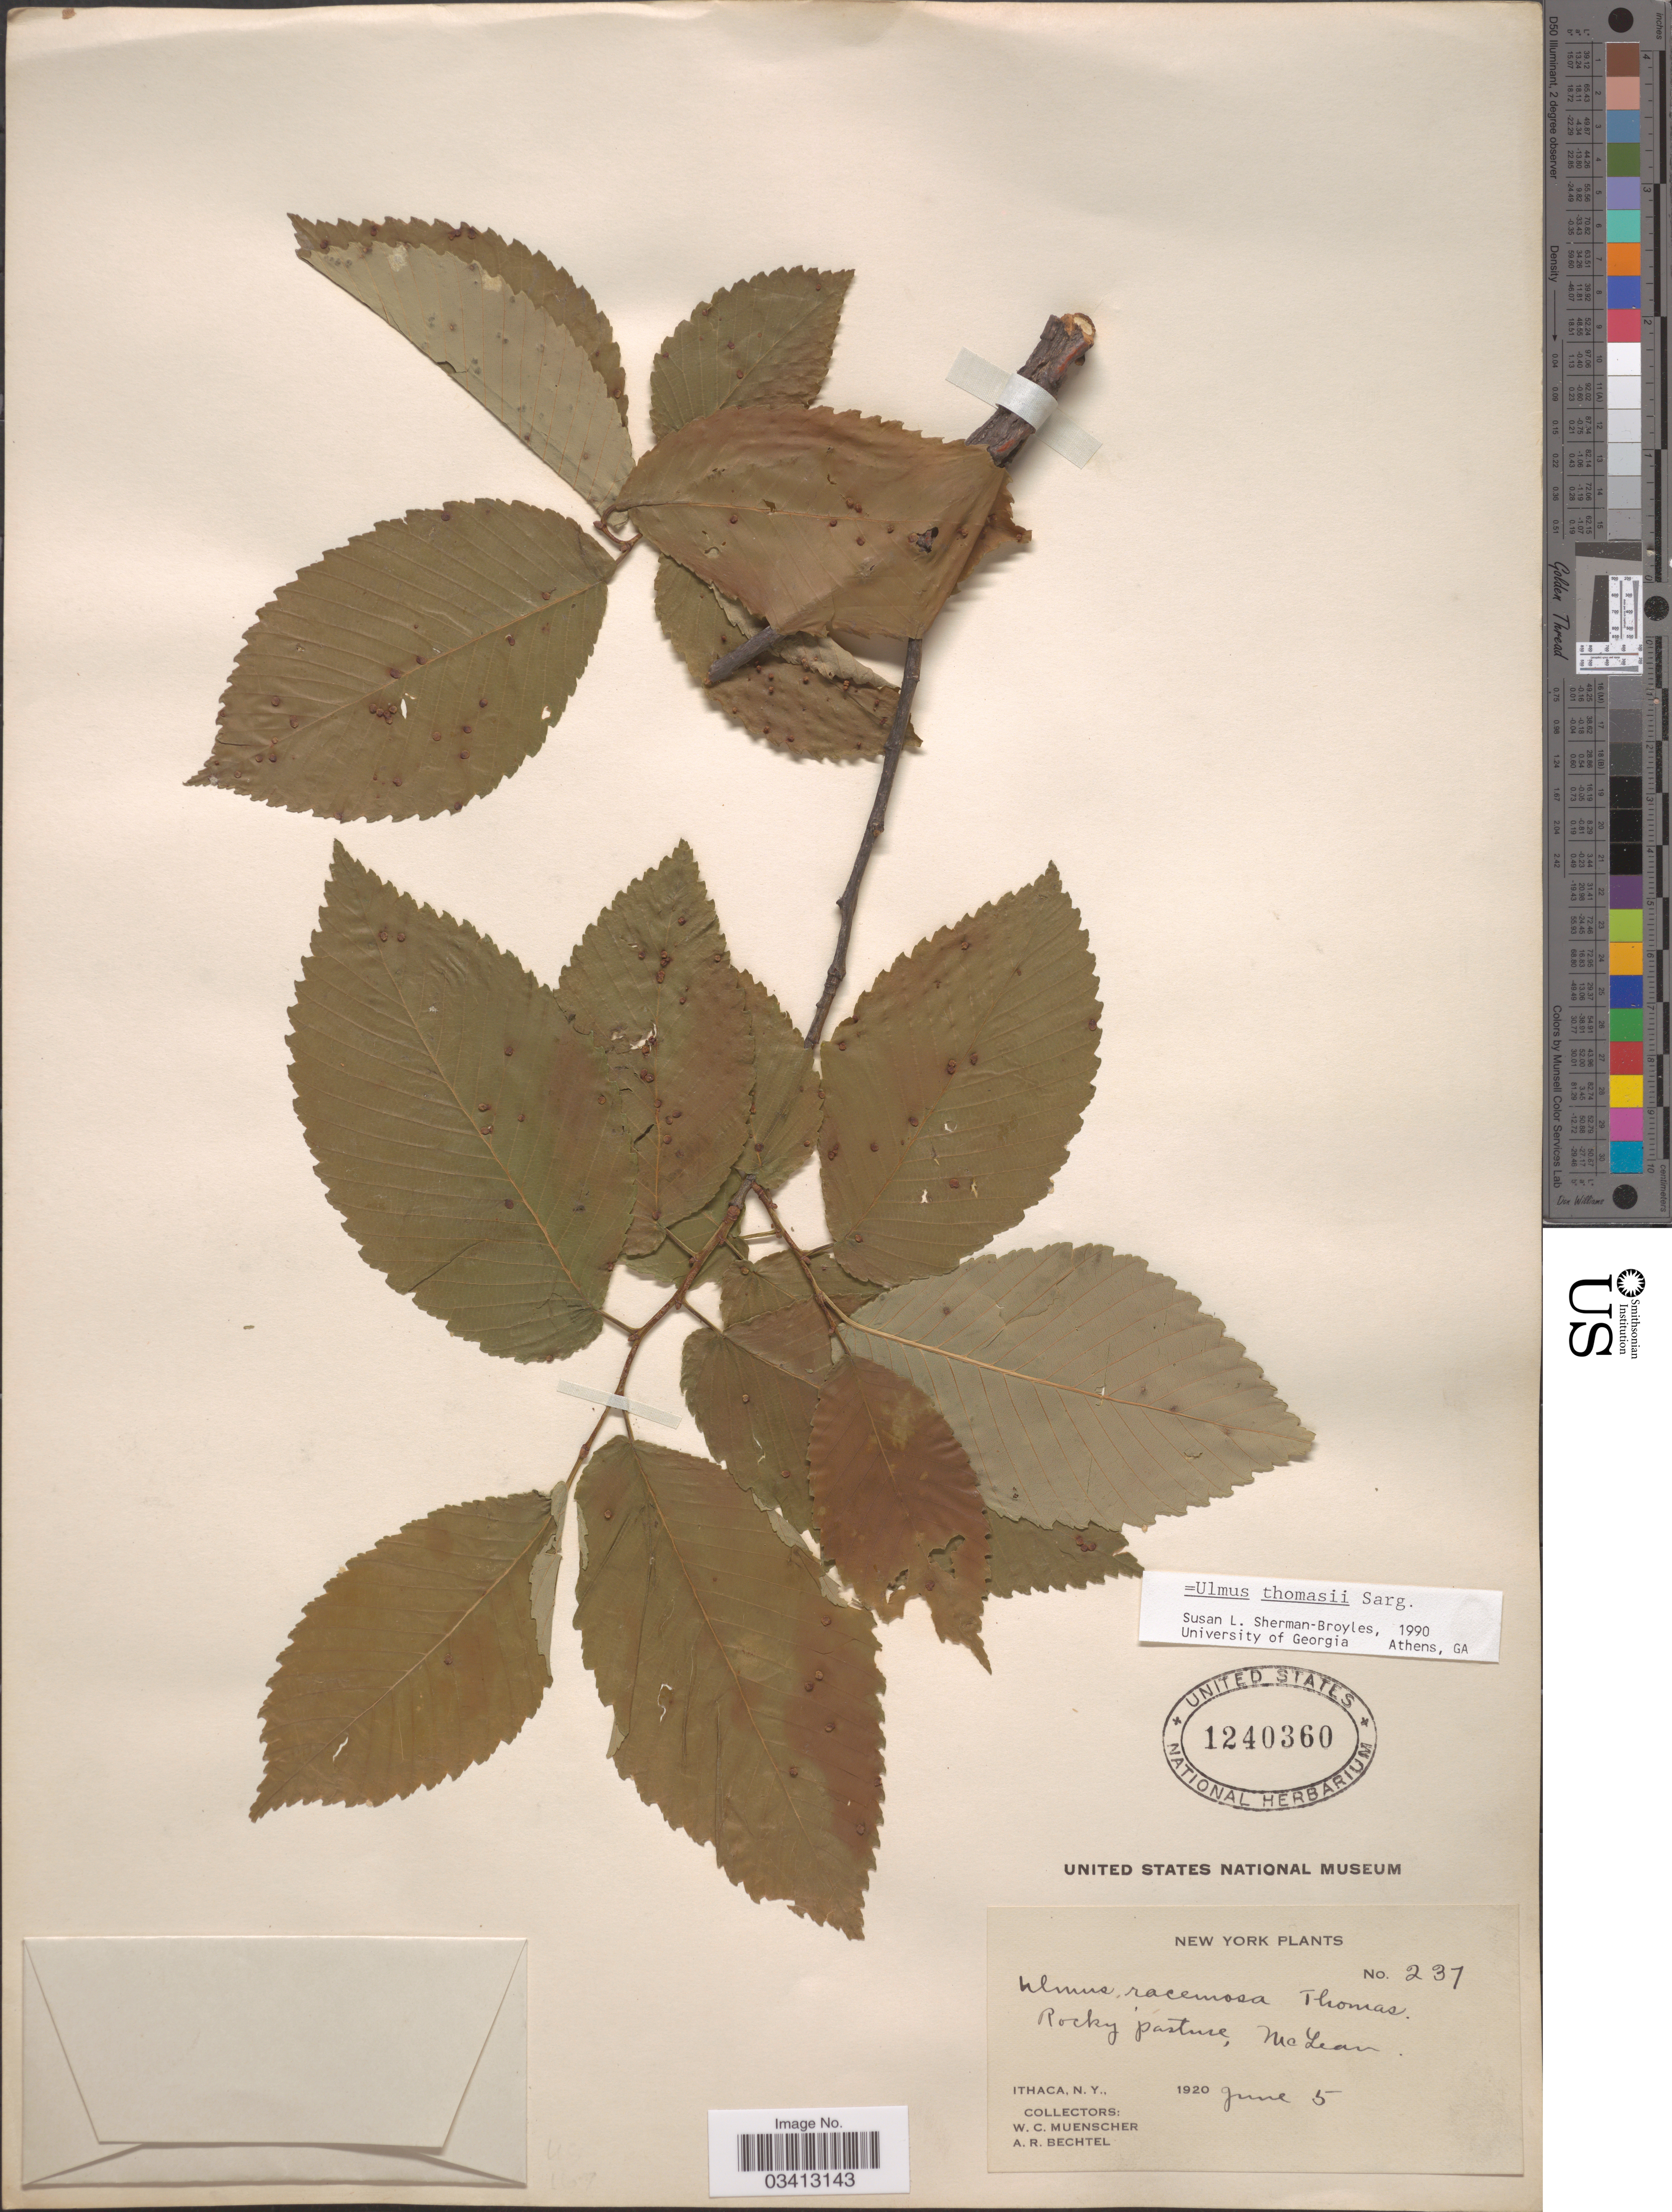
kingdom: Plantae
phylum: Tracheophyta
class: Magnoliopsida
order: Rosales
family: Ulmaceae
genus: Ulmus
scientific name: Ulmus thomasii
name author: Sarg.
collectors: W. Muenscher & A. Bechtel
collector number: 237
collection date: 1920-06-05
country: United States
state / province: New York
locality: Rocky pasture, McLean. Ithaca [unsure placement].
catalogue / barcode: US 1240360